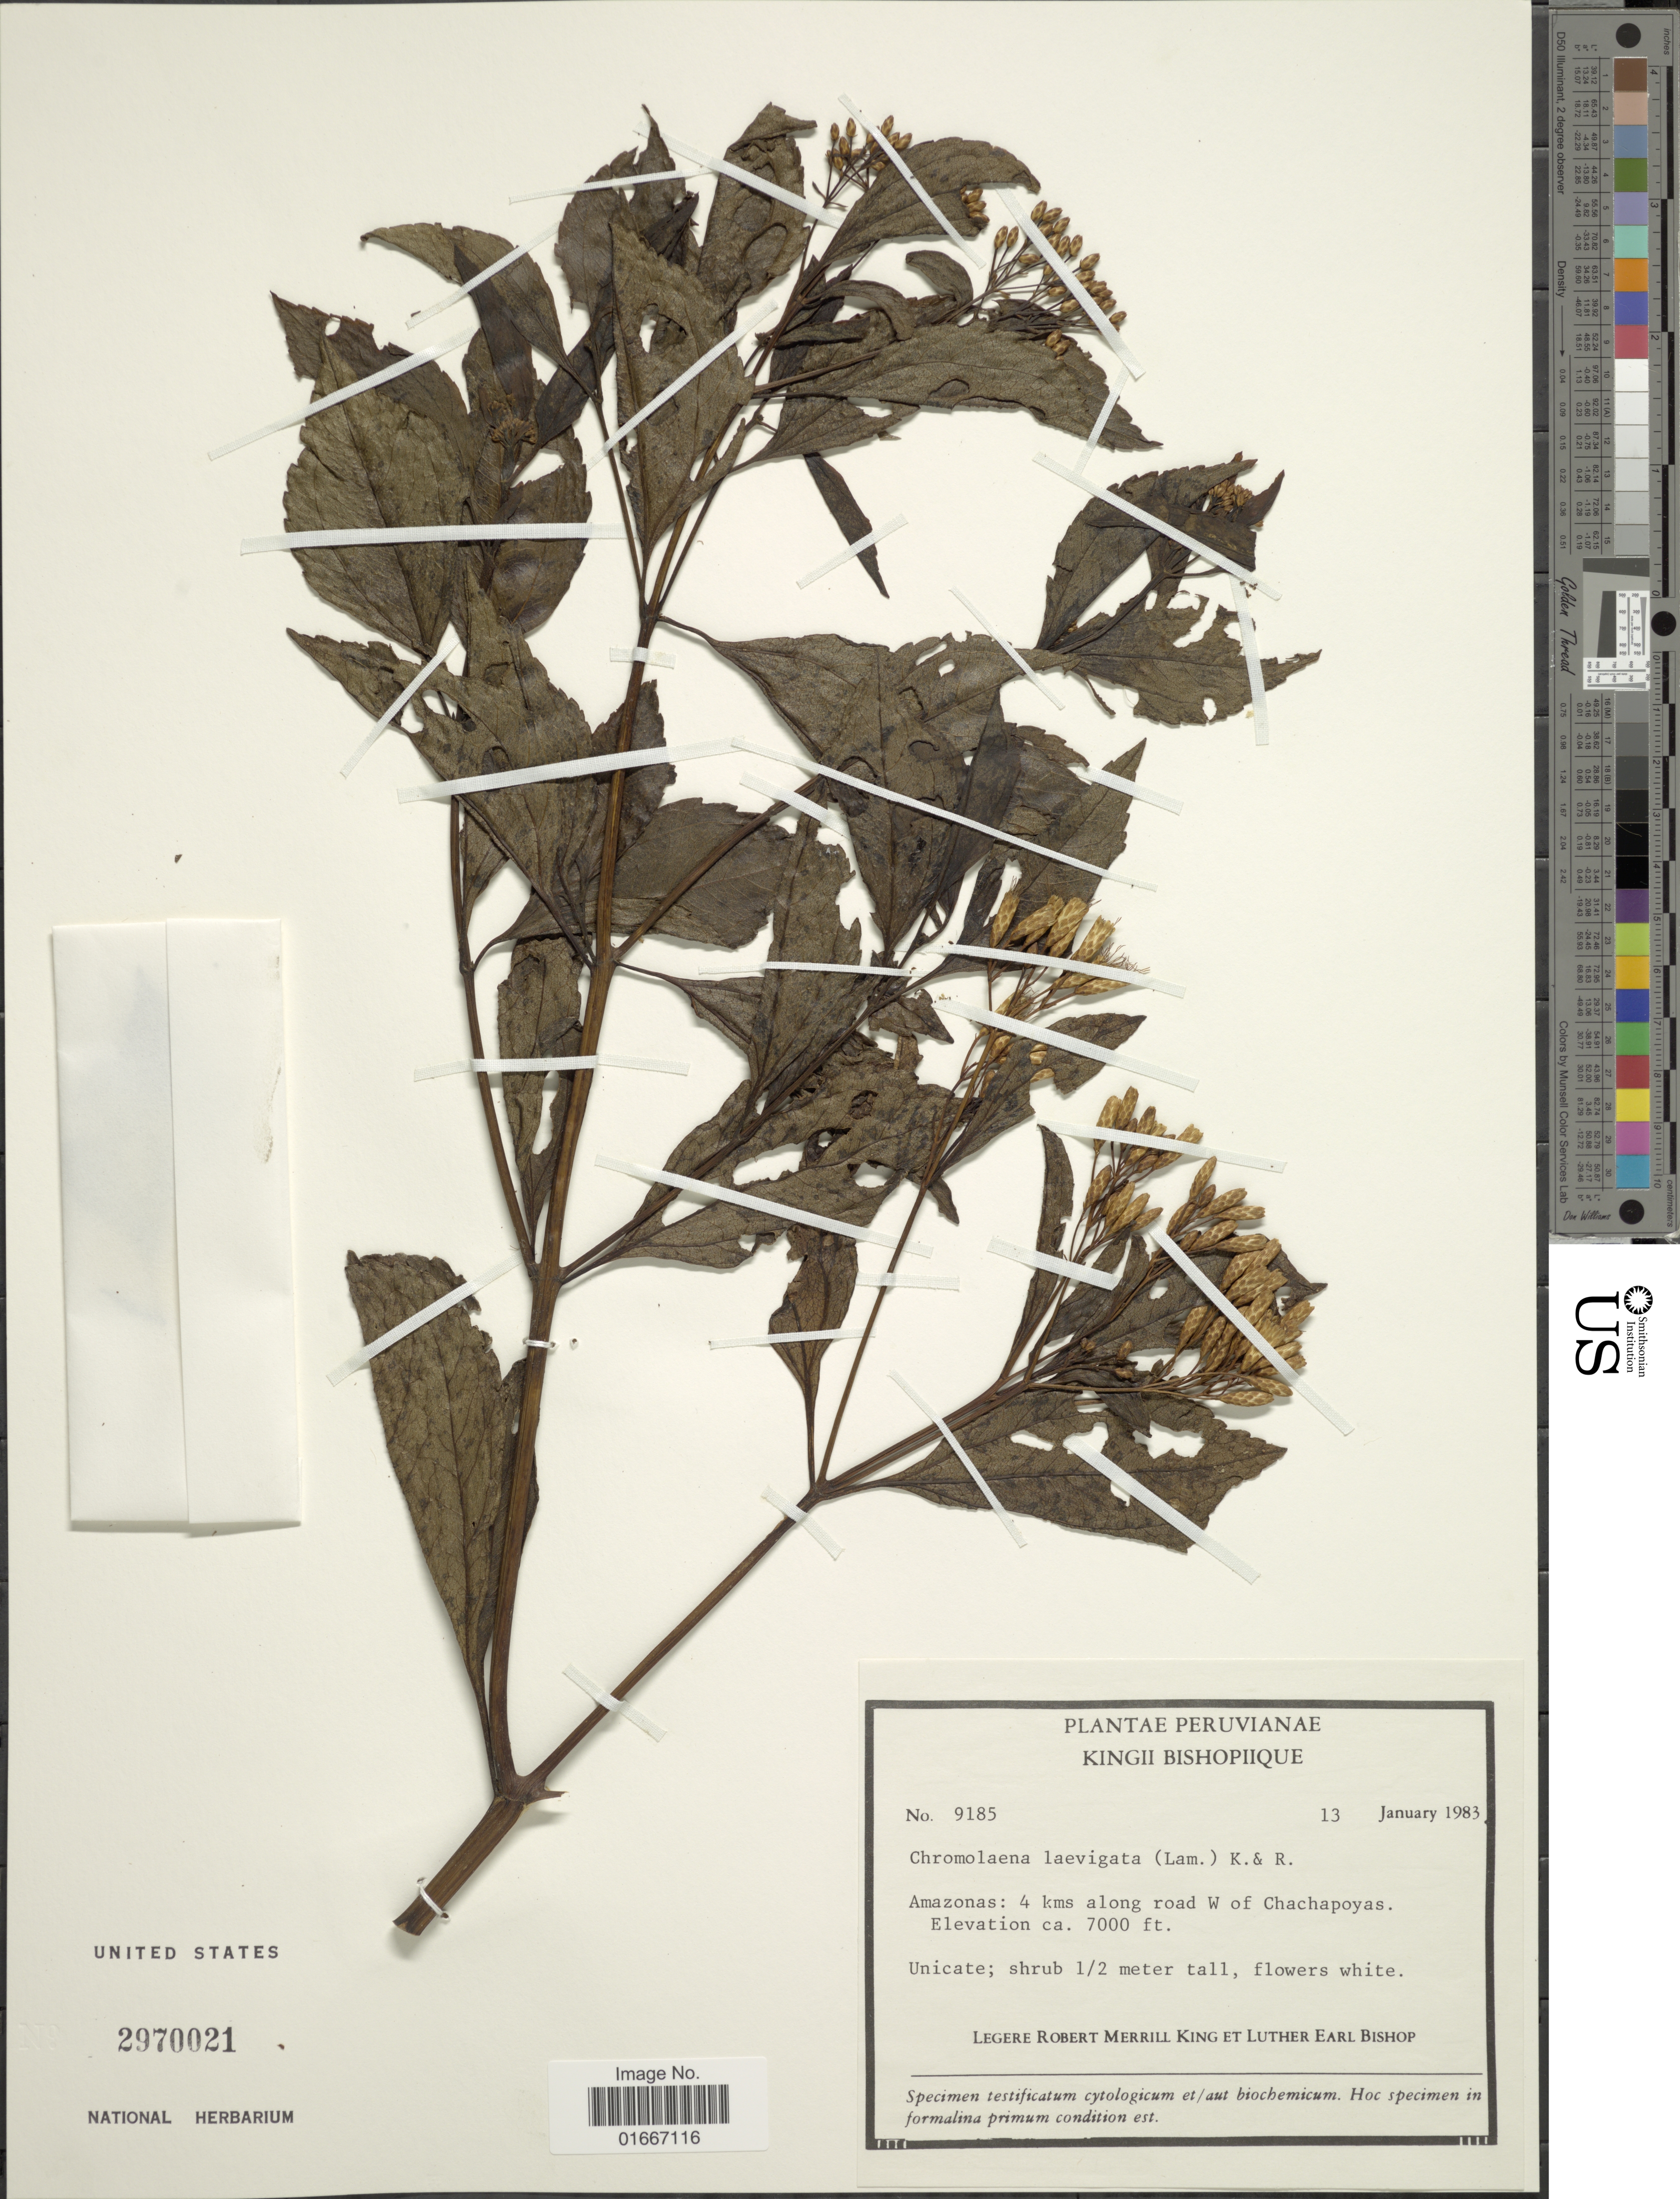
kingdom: Plantae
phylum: Tracheophyta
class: Magnoliopsida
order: Asterales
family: Asteraceae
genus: Chromolaena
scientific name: Chromolaena laevigata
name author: (Lam.) R.M. King & H. Rob.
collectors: R. M. King & L. E. Bishop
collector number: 9185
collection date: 1983-01-13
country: Peru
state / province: Amazonas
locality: Amazonas: 4 kms along road W of Chachapoyas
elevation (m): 2134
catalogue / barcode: US 2970021